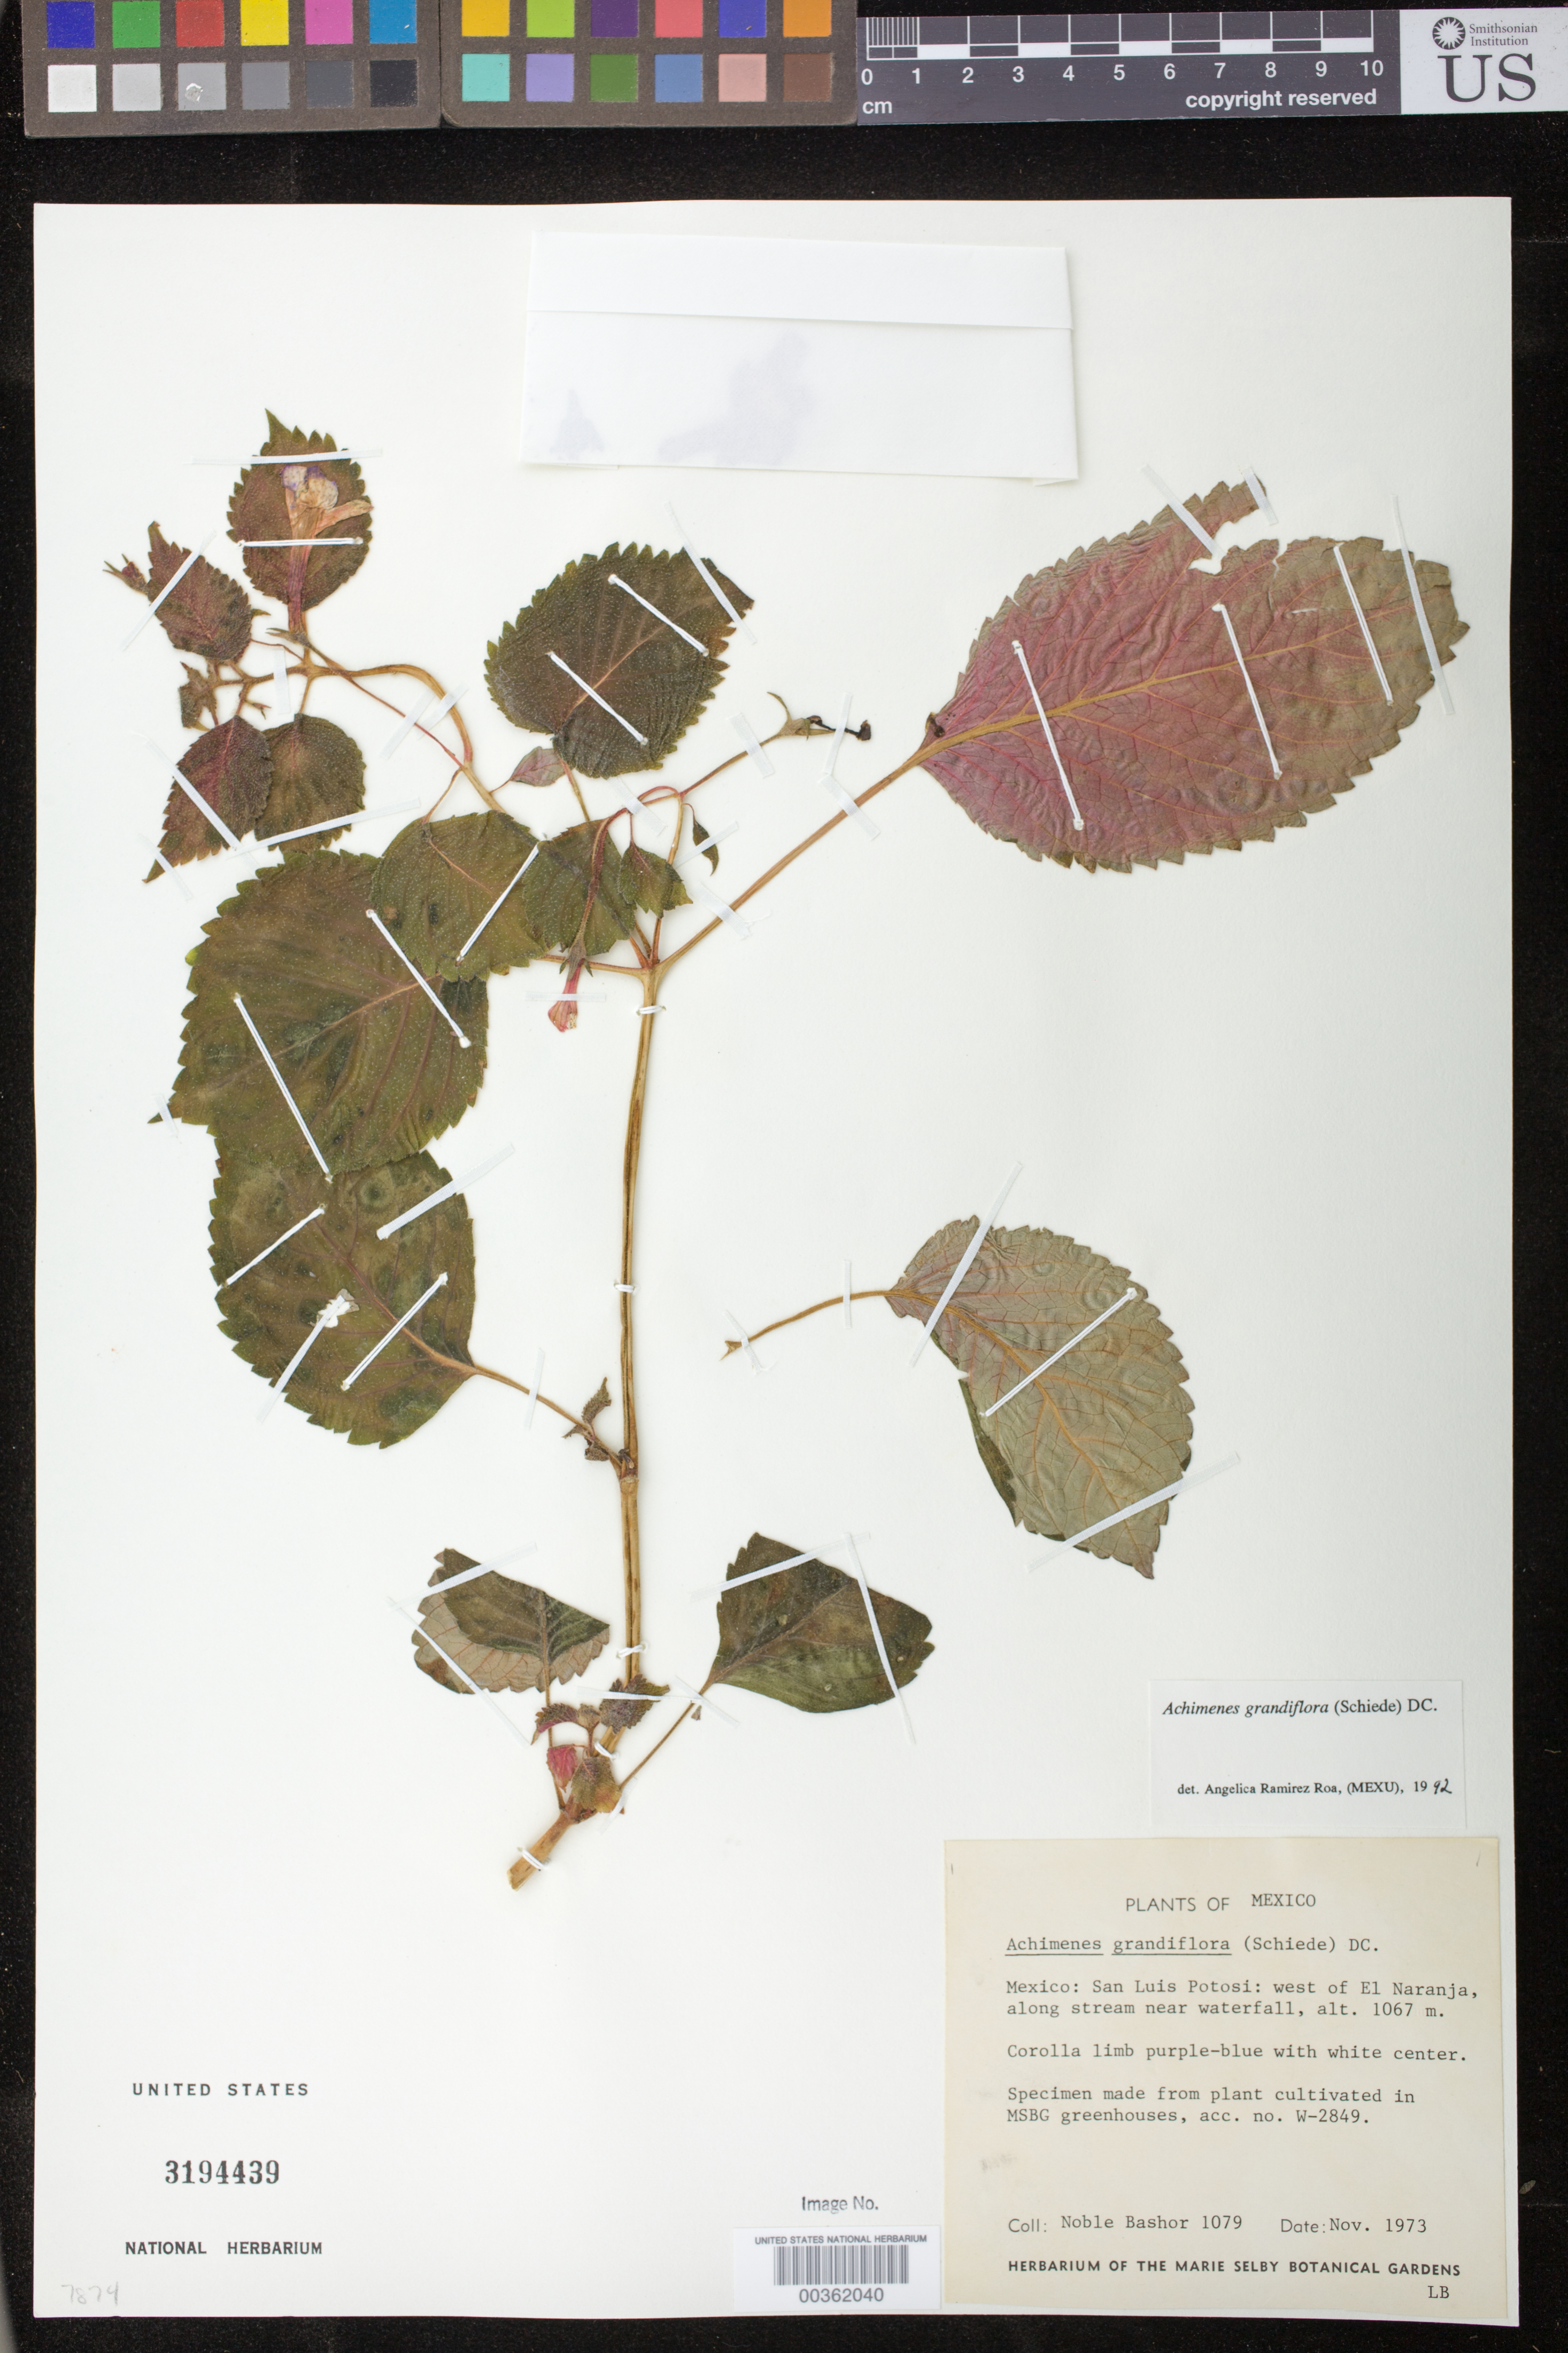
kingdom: Plantae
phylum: Tracheophyta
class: Magnoliopsida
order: Lamiales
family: Gesneriaceae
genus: Achimenes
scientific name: Achimenes grandiflora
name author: (Schiede) DC.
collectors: H. J. Wiehler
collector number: s.n. [W-2849]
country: United States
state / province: Florida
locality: Cultivated in Marie Selby Botanical Gardens greenhouses.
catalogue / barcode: US 3194439